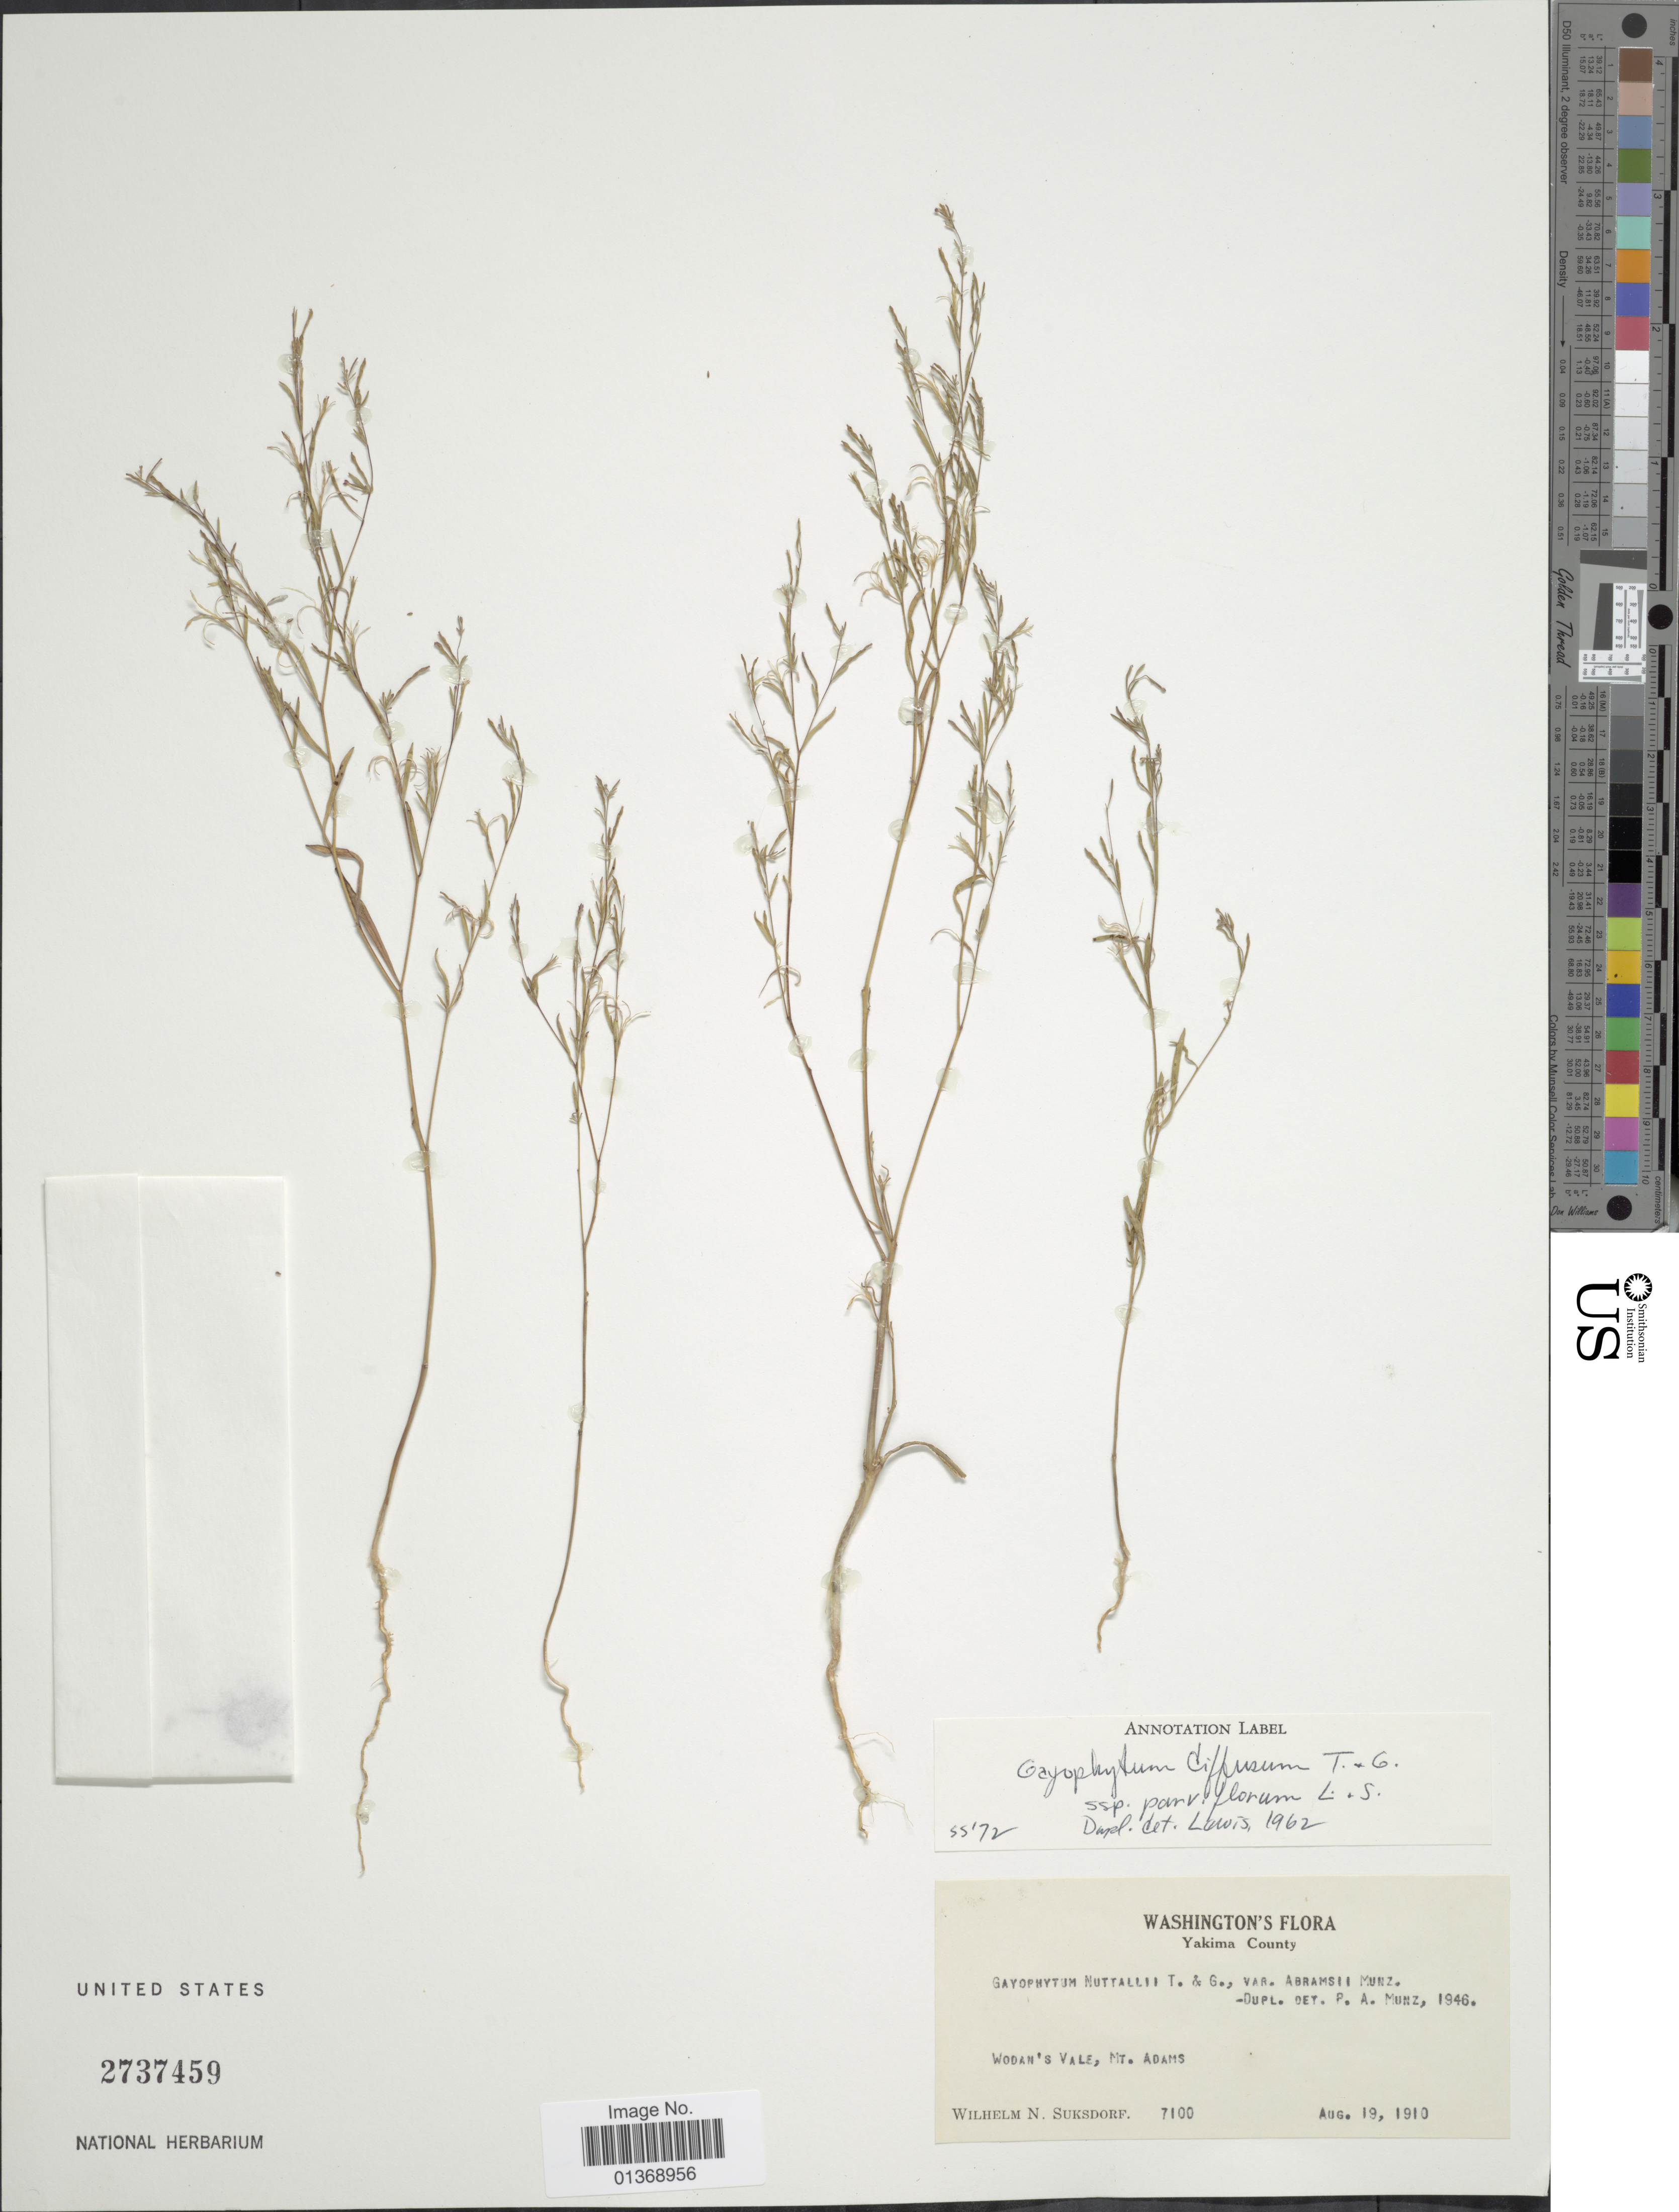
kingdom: Plantae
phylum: Tracheophyta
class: Magnoliopsida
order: Myrtales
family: Onagraceae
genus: Gayophytum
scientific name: Gayophytum diffusum subsp. parviflorum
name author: F. H. Lewis & Szweyk.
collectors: W. N. Suksdorf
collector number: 7100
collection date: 1910-08-19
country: United States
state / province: Washington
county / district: Yakima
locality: Wodan's Vale, Mt. Adams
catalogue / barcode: US 2737459